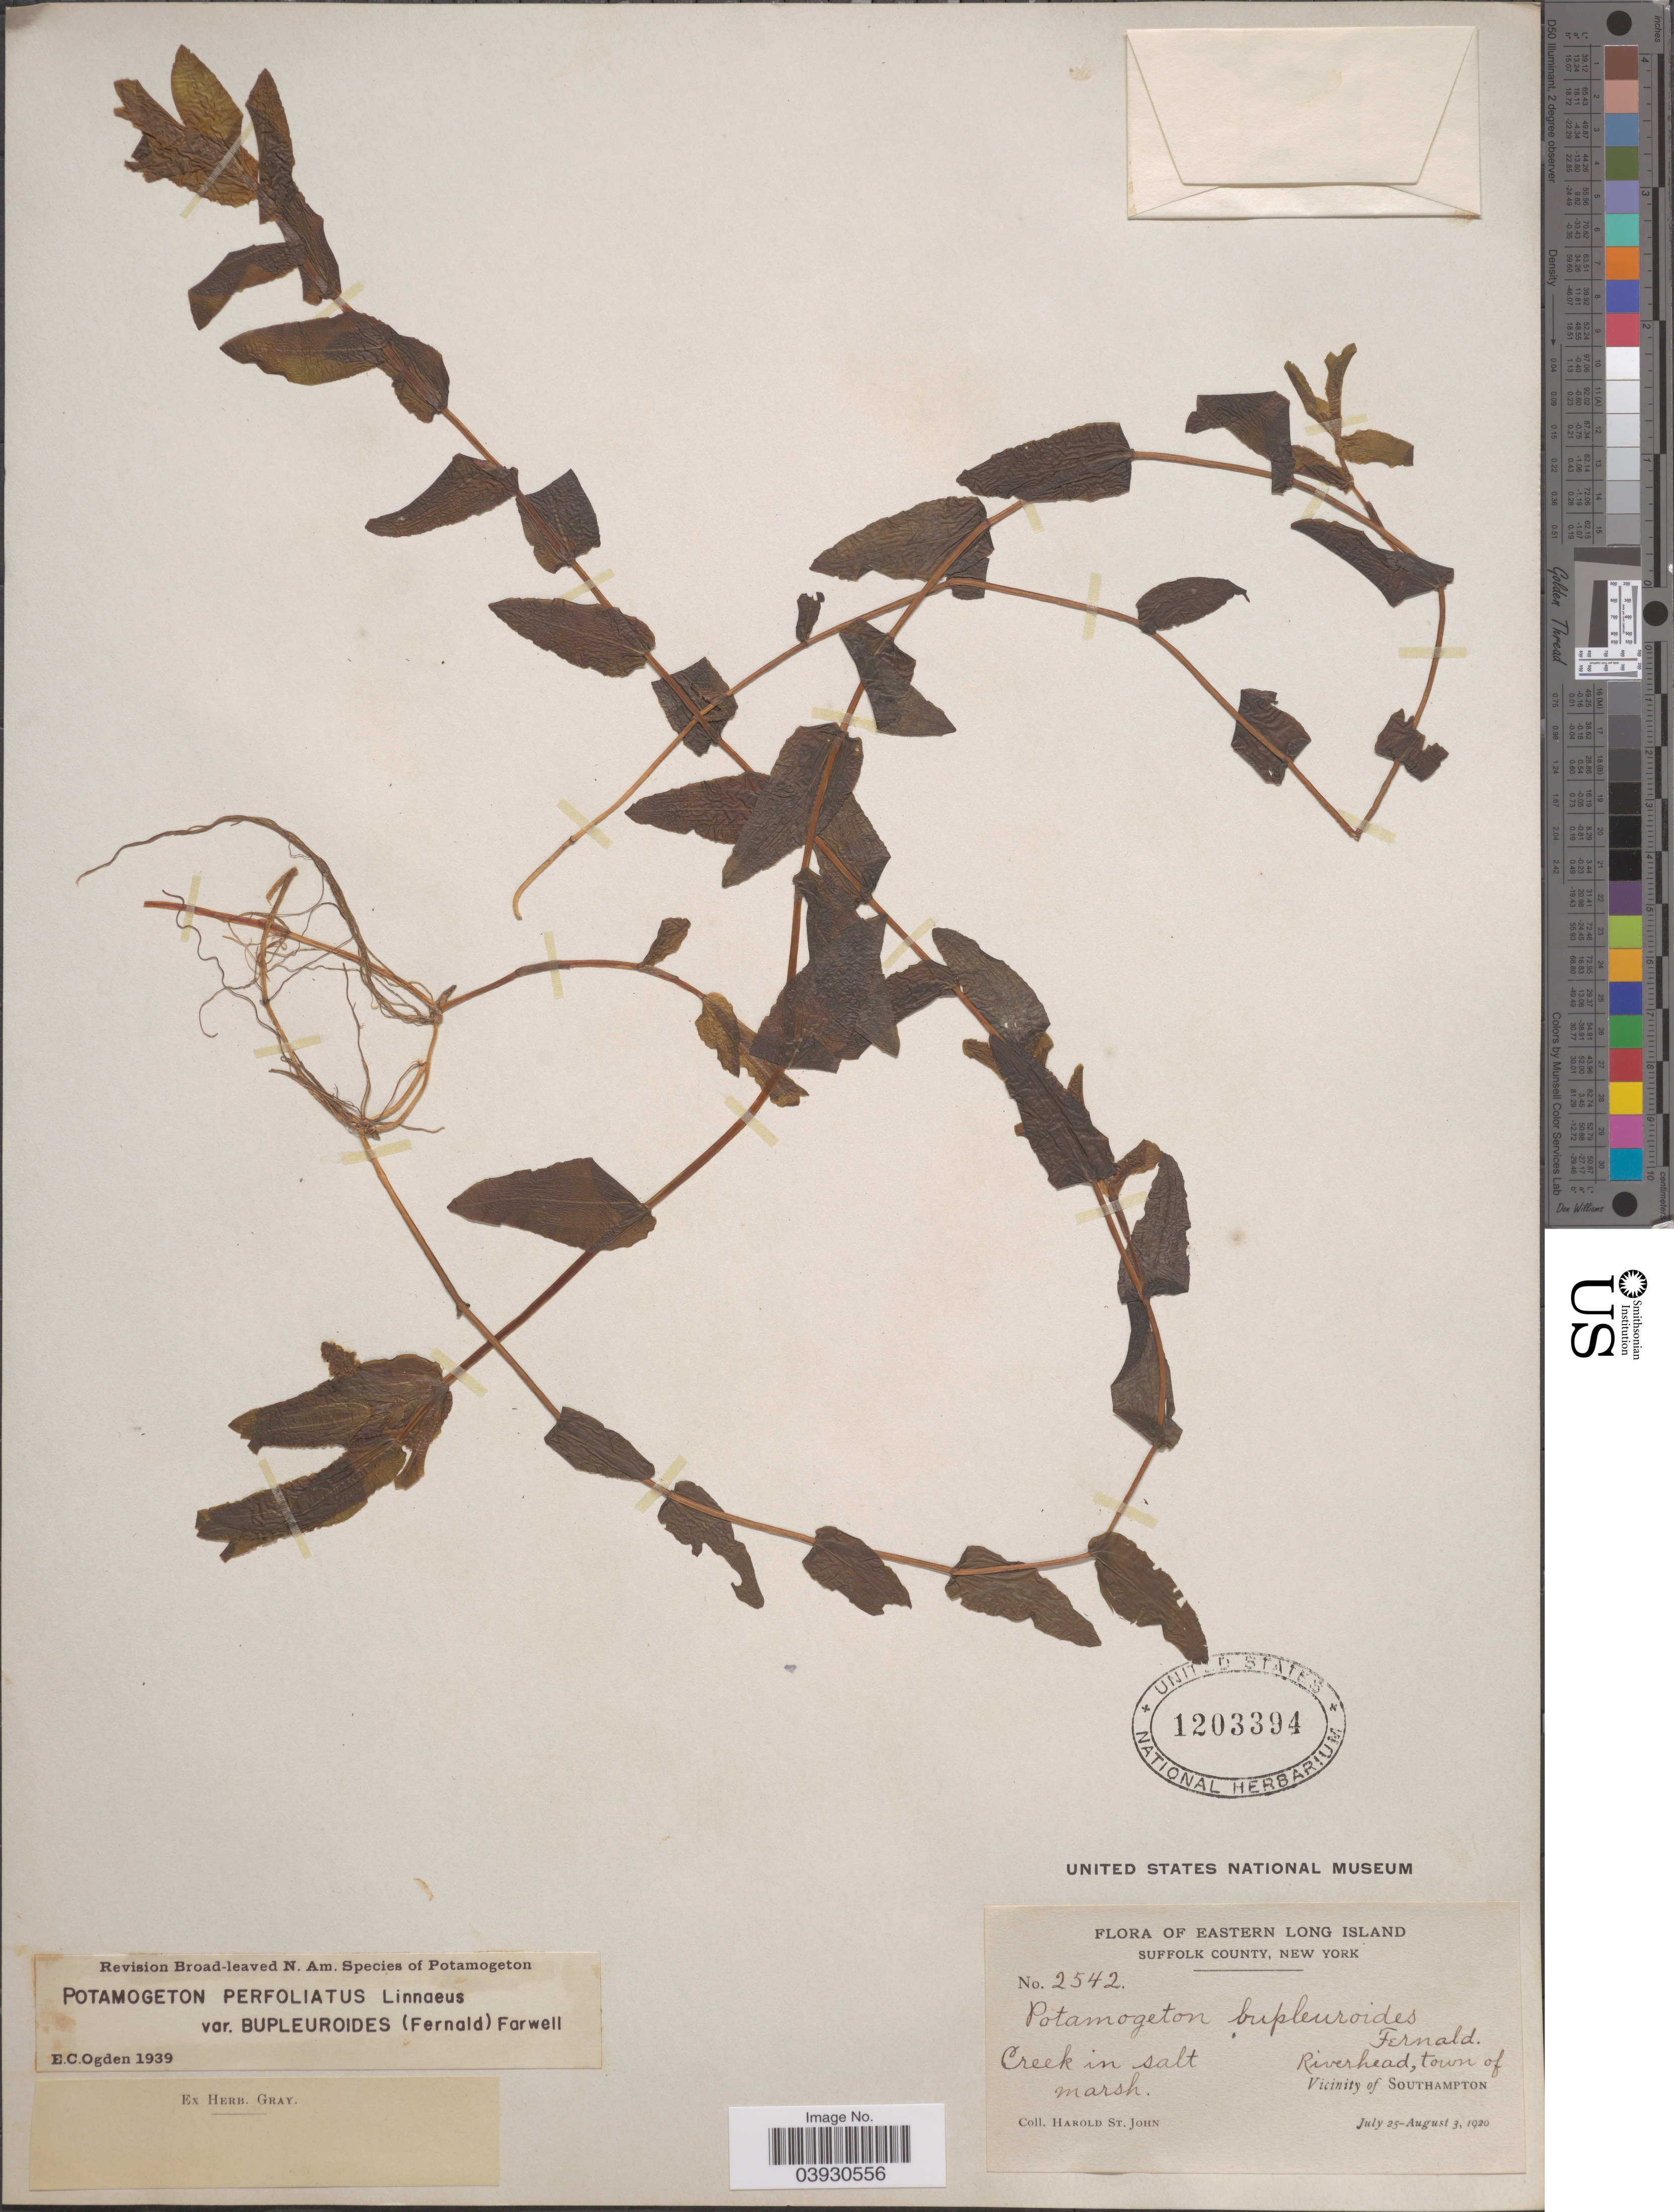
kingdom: Plantae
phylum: Tracheophyta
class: Liliopsida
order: Alismatales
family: Potamogetonaceae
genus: Potamogeton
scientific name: Potamogeton perfoliatus var. bupleuroides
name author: (Fernald) Farw.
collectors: H. St. John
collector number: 2542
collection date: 1920-07-25/1920-08-03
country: United States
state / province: New York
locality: Eastern Long Island. Suffolk County. Creek in salt marsh. Riverhead, town of Vicinity of Southampton.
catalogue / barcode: US 1203394